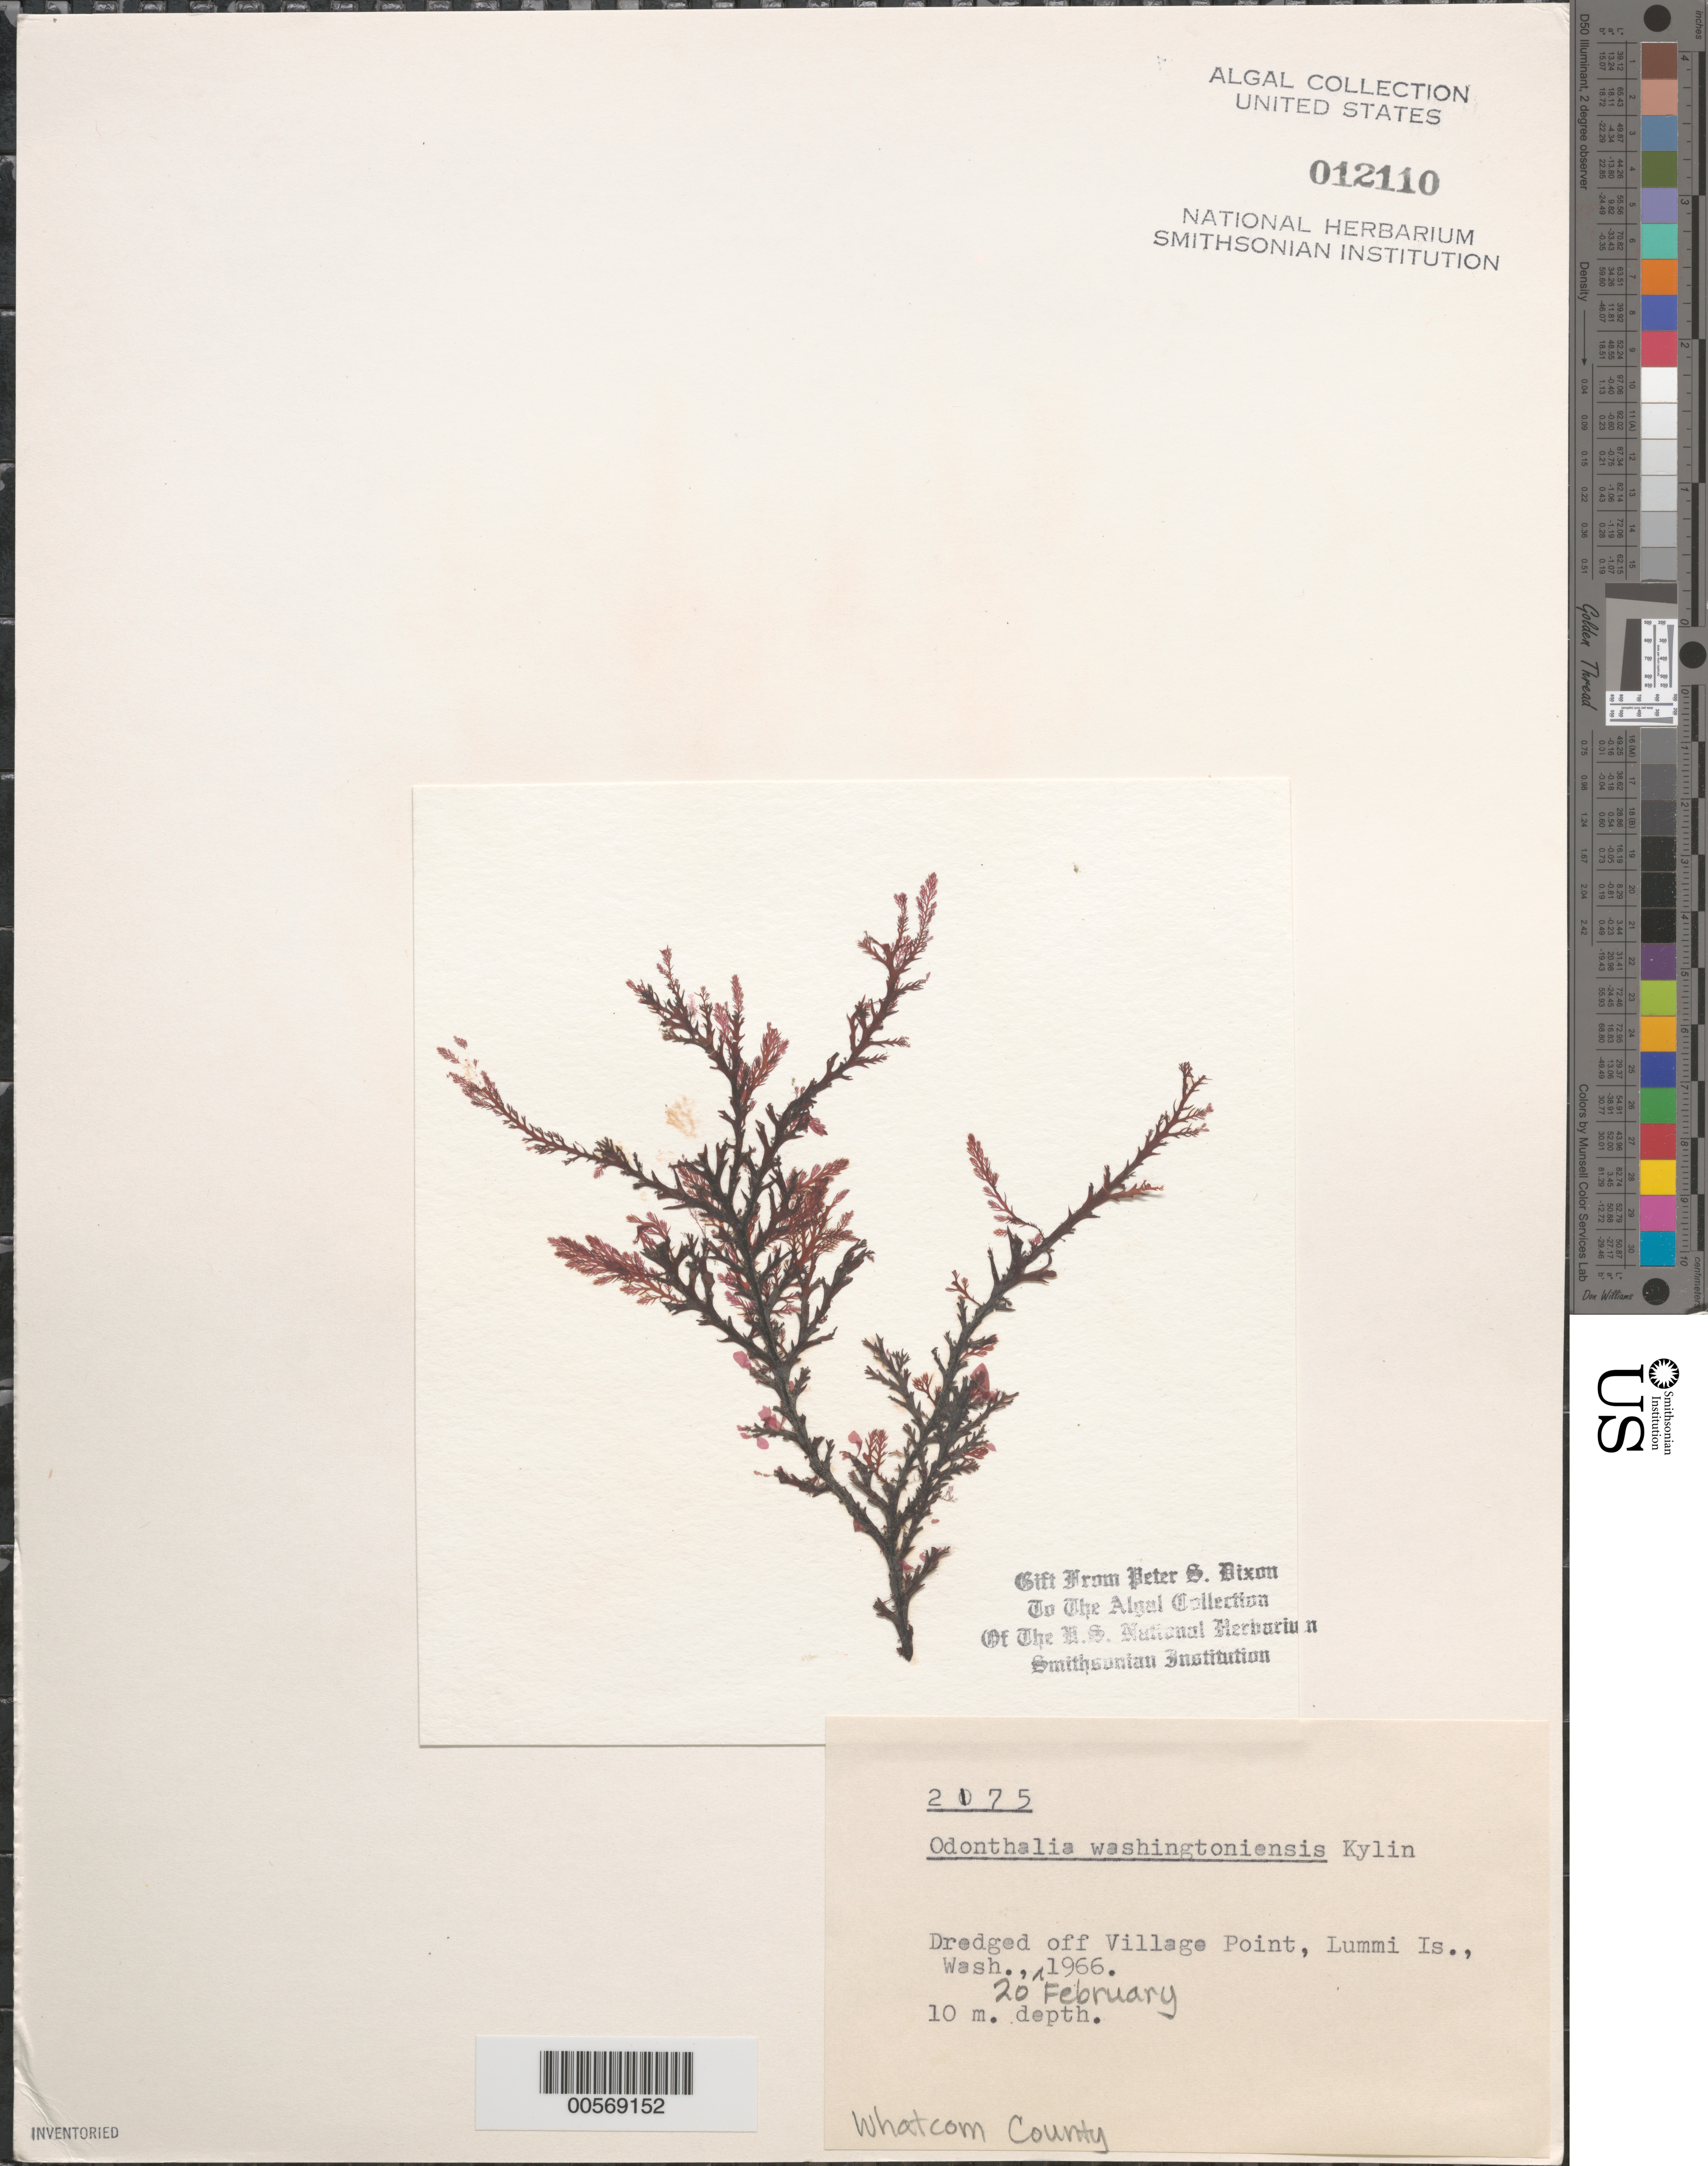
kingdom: Plantae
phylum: Rhodophyta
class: Florideophyceae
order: Ceramiales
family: Rhodomelaceae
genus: Odonthalia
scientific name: Odonthalia washingtoniensis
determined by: Dixon, P. S.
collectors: P. S. Dixon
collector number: PSD 2175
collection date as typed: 20 Feb 1966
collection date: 1966-02-20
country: United States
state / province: Washington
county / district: Whatcom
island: Lummi Island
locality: Off Village Point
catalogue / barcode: US 12110